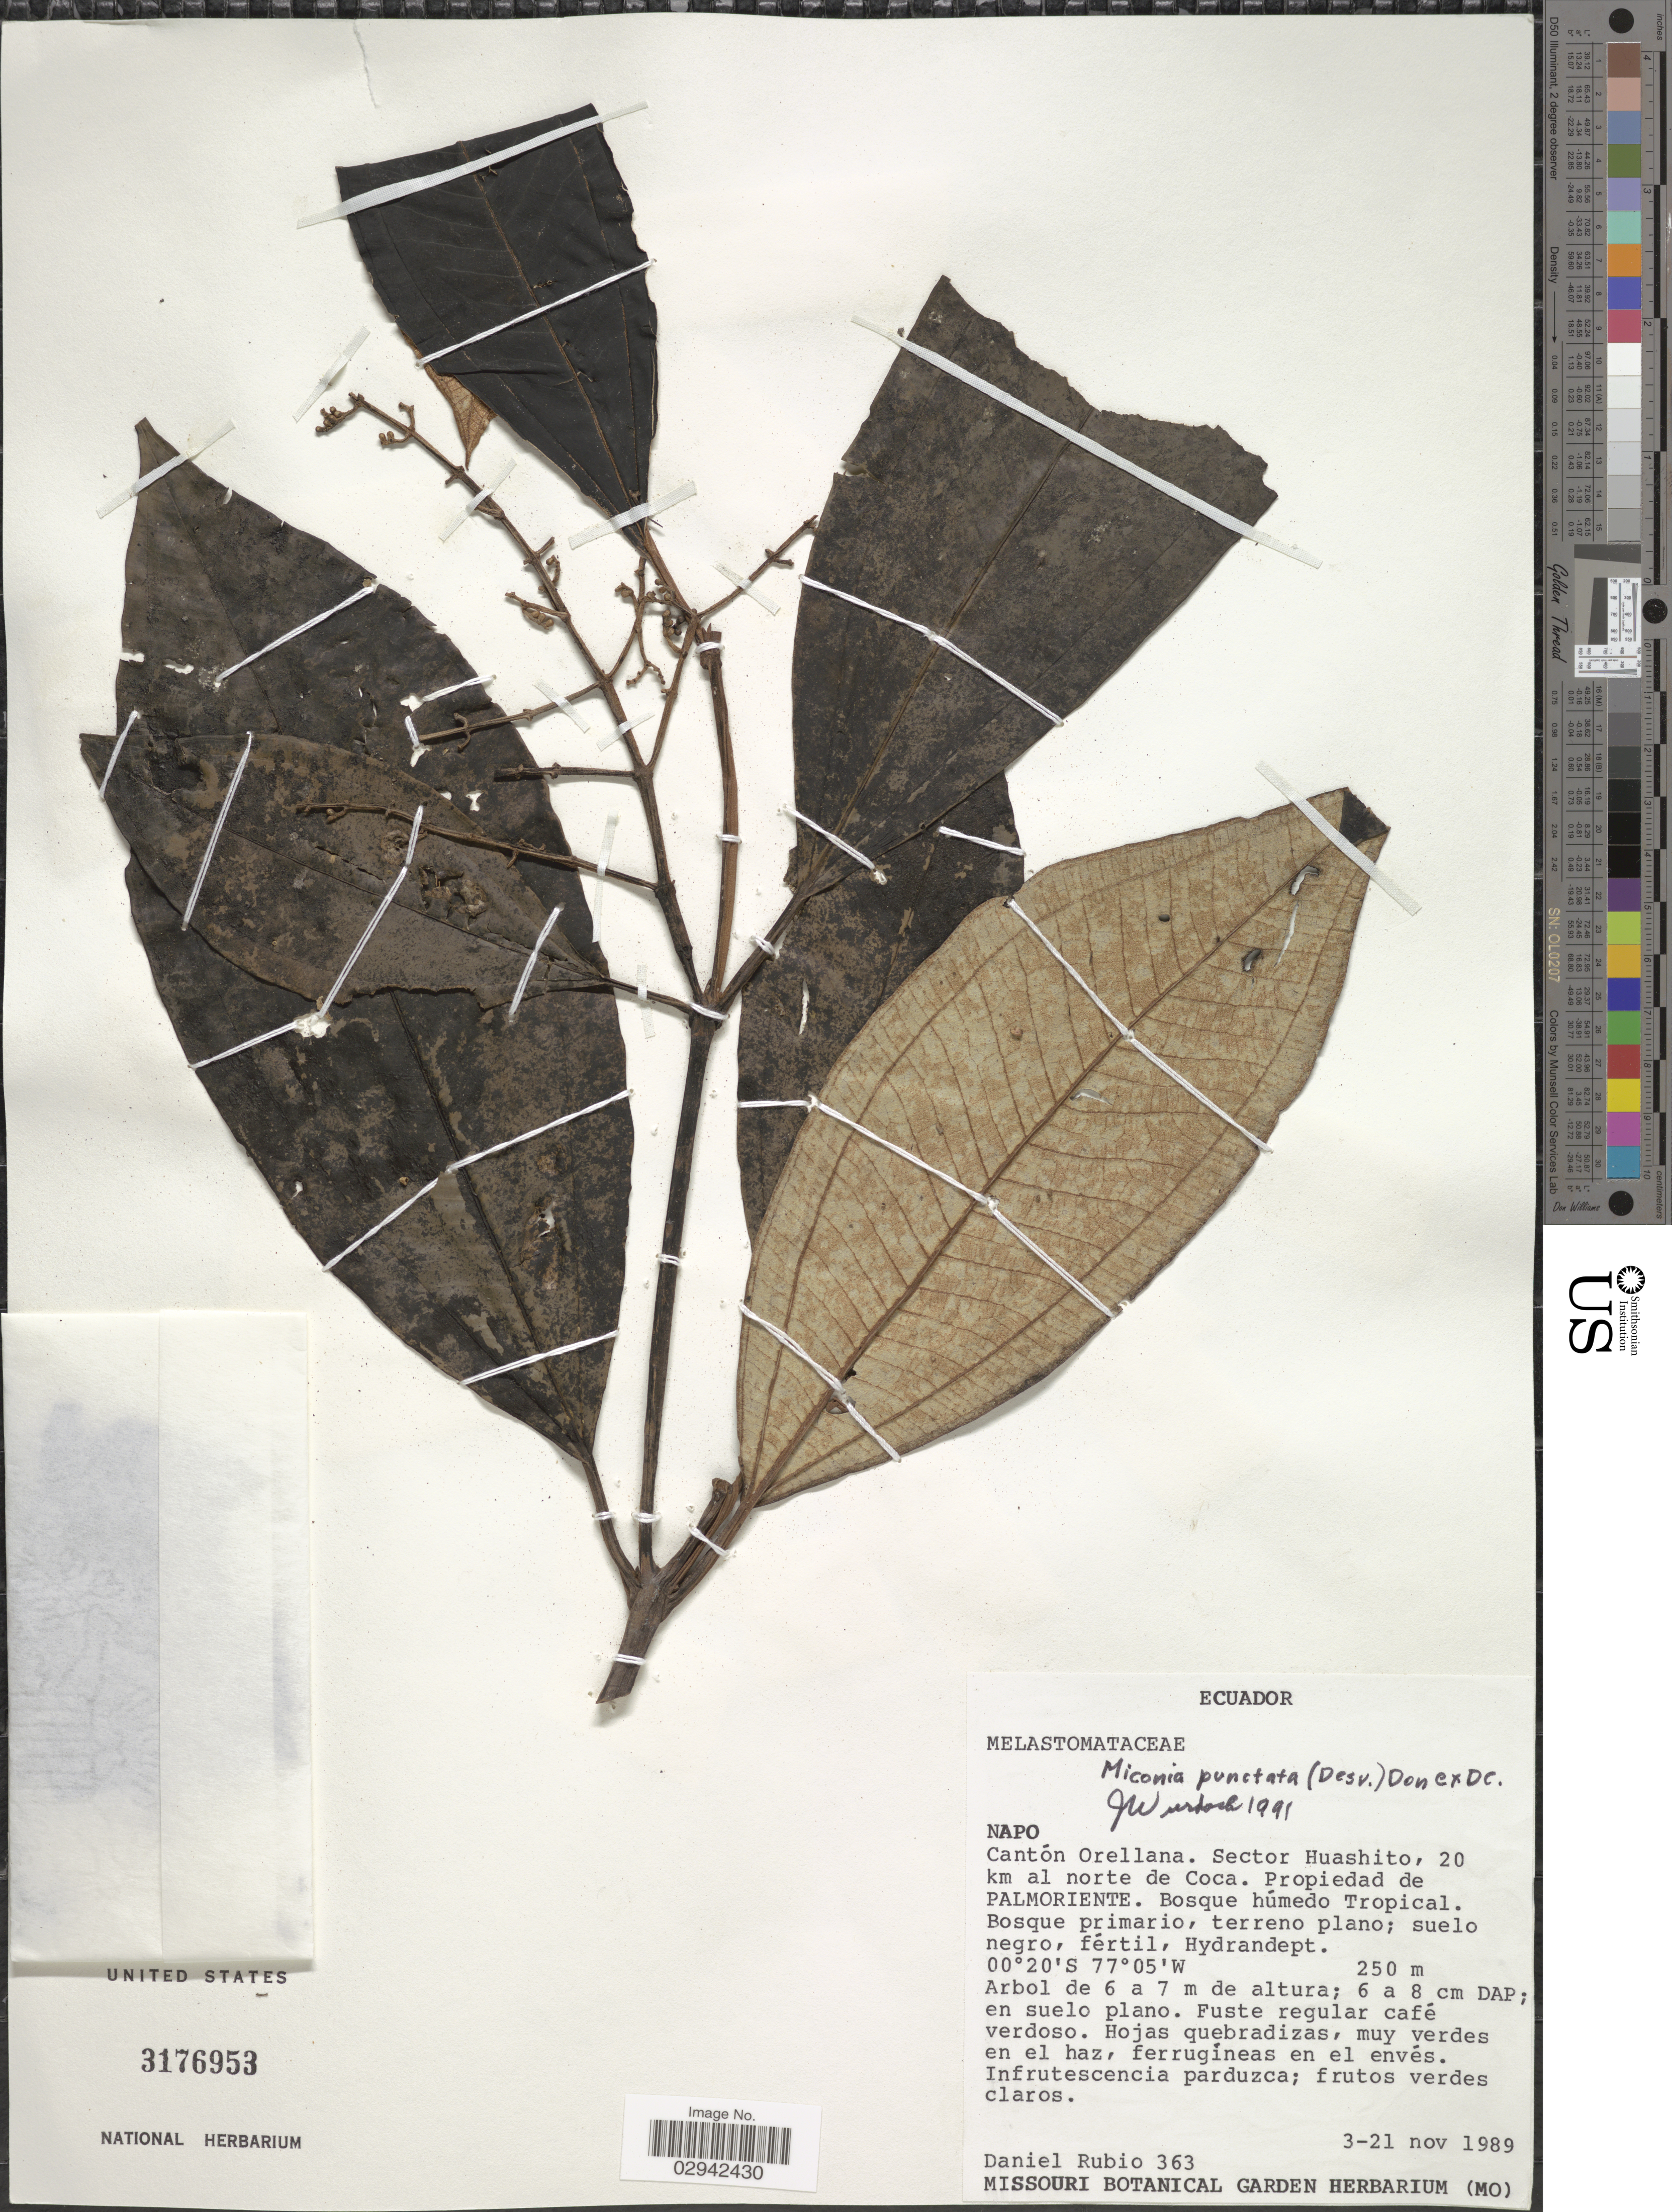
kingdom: Plantae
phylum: Tracheophyta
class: Magnoliopsida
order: Myrtales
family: Melastomataceae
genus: Miconia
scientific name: Miconia punctata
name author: (Desr.) D. Don ex DC.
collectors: D. Rubio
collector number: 363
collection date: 1989-11-03/1989-11-21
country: Ecuador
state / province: Napo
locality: Cantón Orellana, Sector Huashito, 20 km al norte de Coca, Propiedad de Palmoriente.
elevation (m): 250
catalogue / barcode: US 3176953